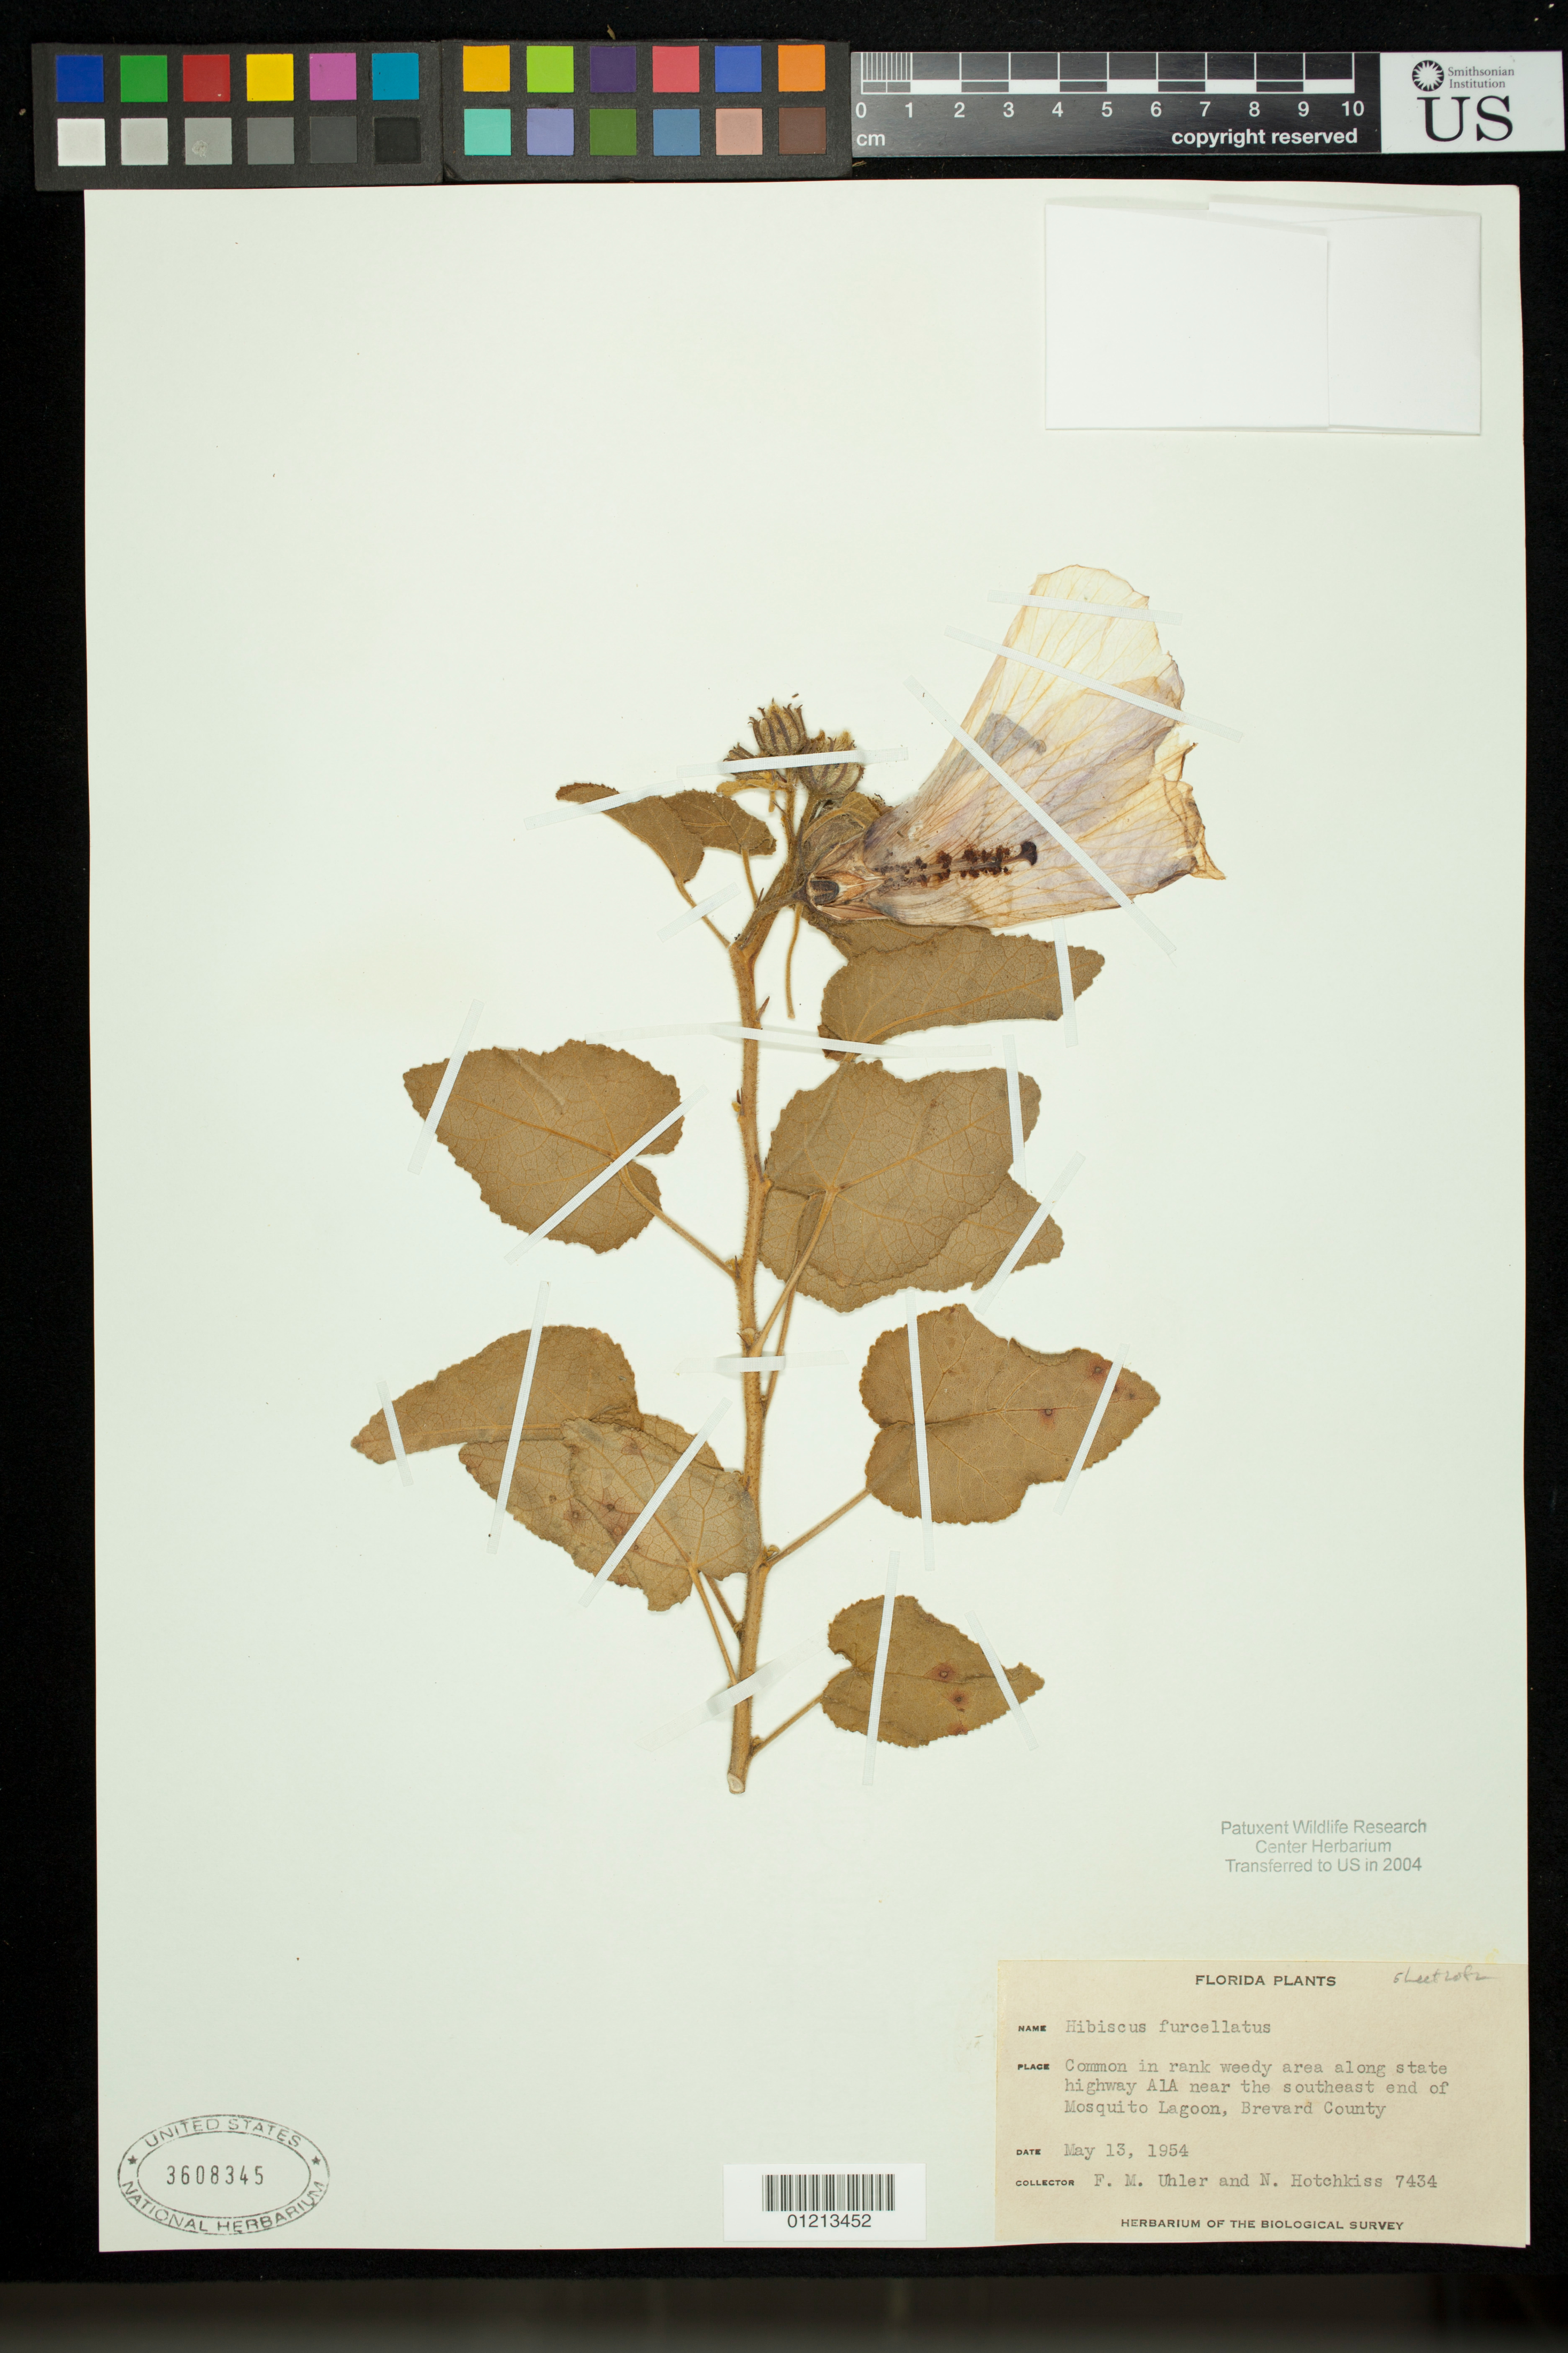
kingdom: Plantae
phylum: Tracheophyta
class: Magnoliopsida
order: Malvales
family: Malvaceae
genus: Sabdariffa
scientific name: Sabdariffa maculata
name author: (Lam.) M.M. Hanes & R.L. Barrett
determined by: Dorr, Laurence J., Curator (BOT), Smithsonian Institution - National Museum of Natural History (UNITED STATES)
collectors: F. M. Uhler & N. Hotchkiss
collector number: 7434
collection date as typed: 13 May 1954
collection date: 1954-05-13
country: United States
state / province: Florida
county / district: Brevard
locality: Along state highway A1A near the southeast end of Mosquito Lagoon, Brevard County.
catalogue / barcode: US 3608345